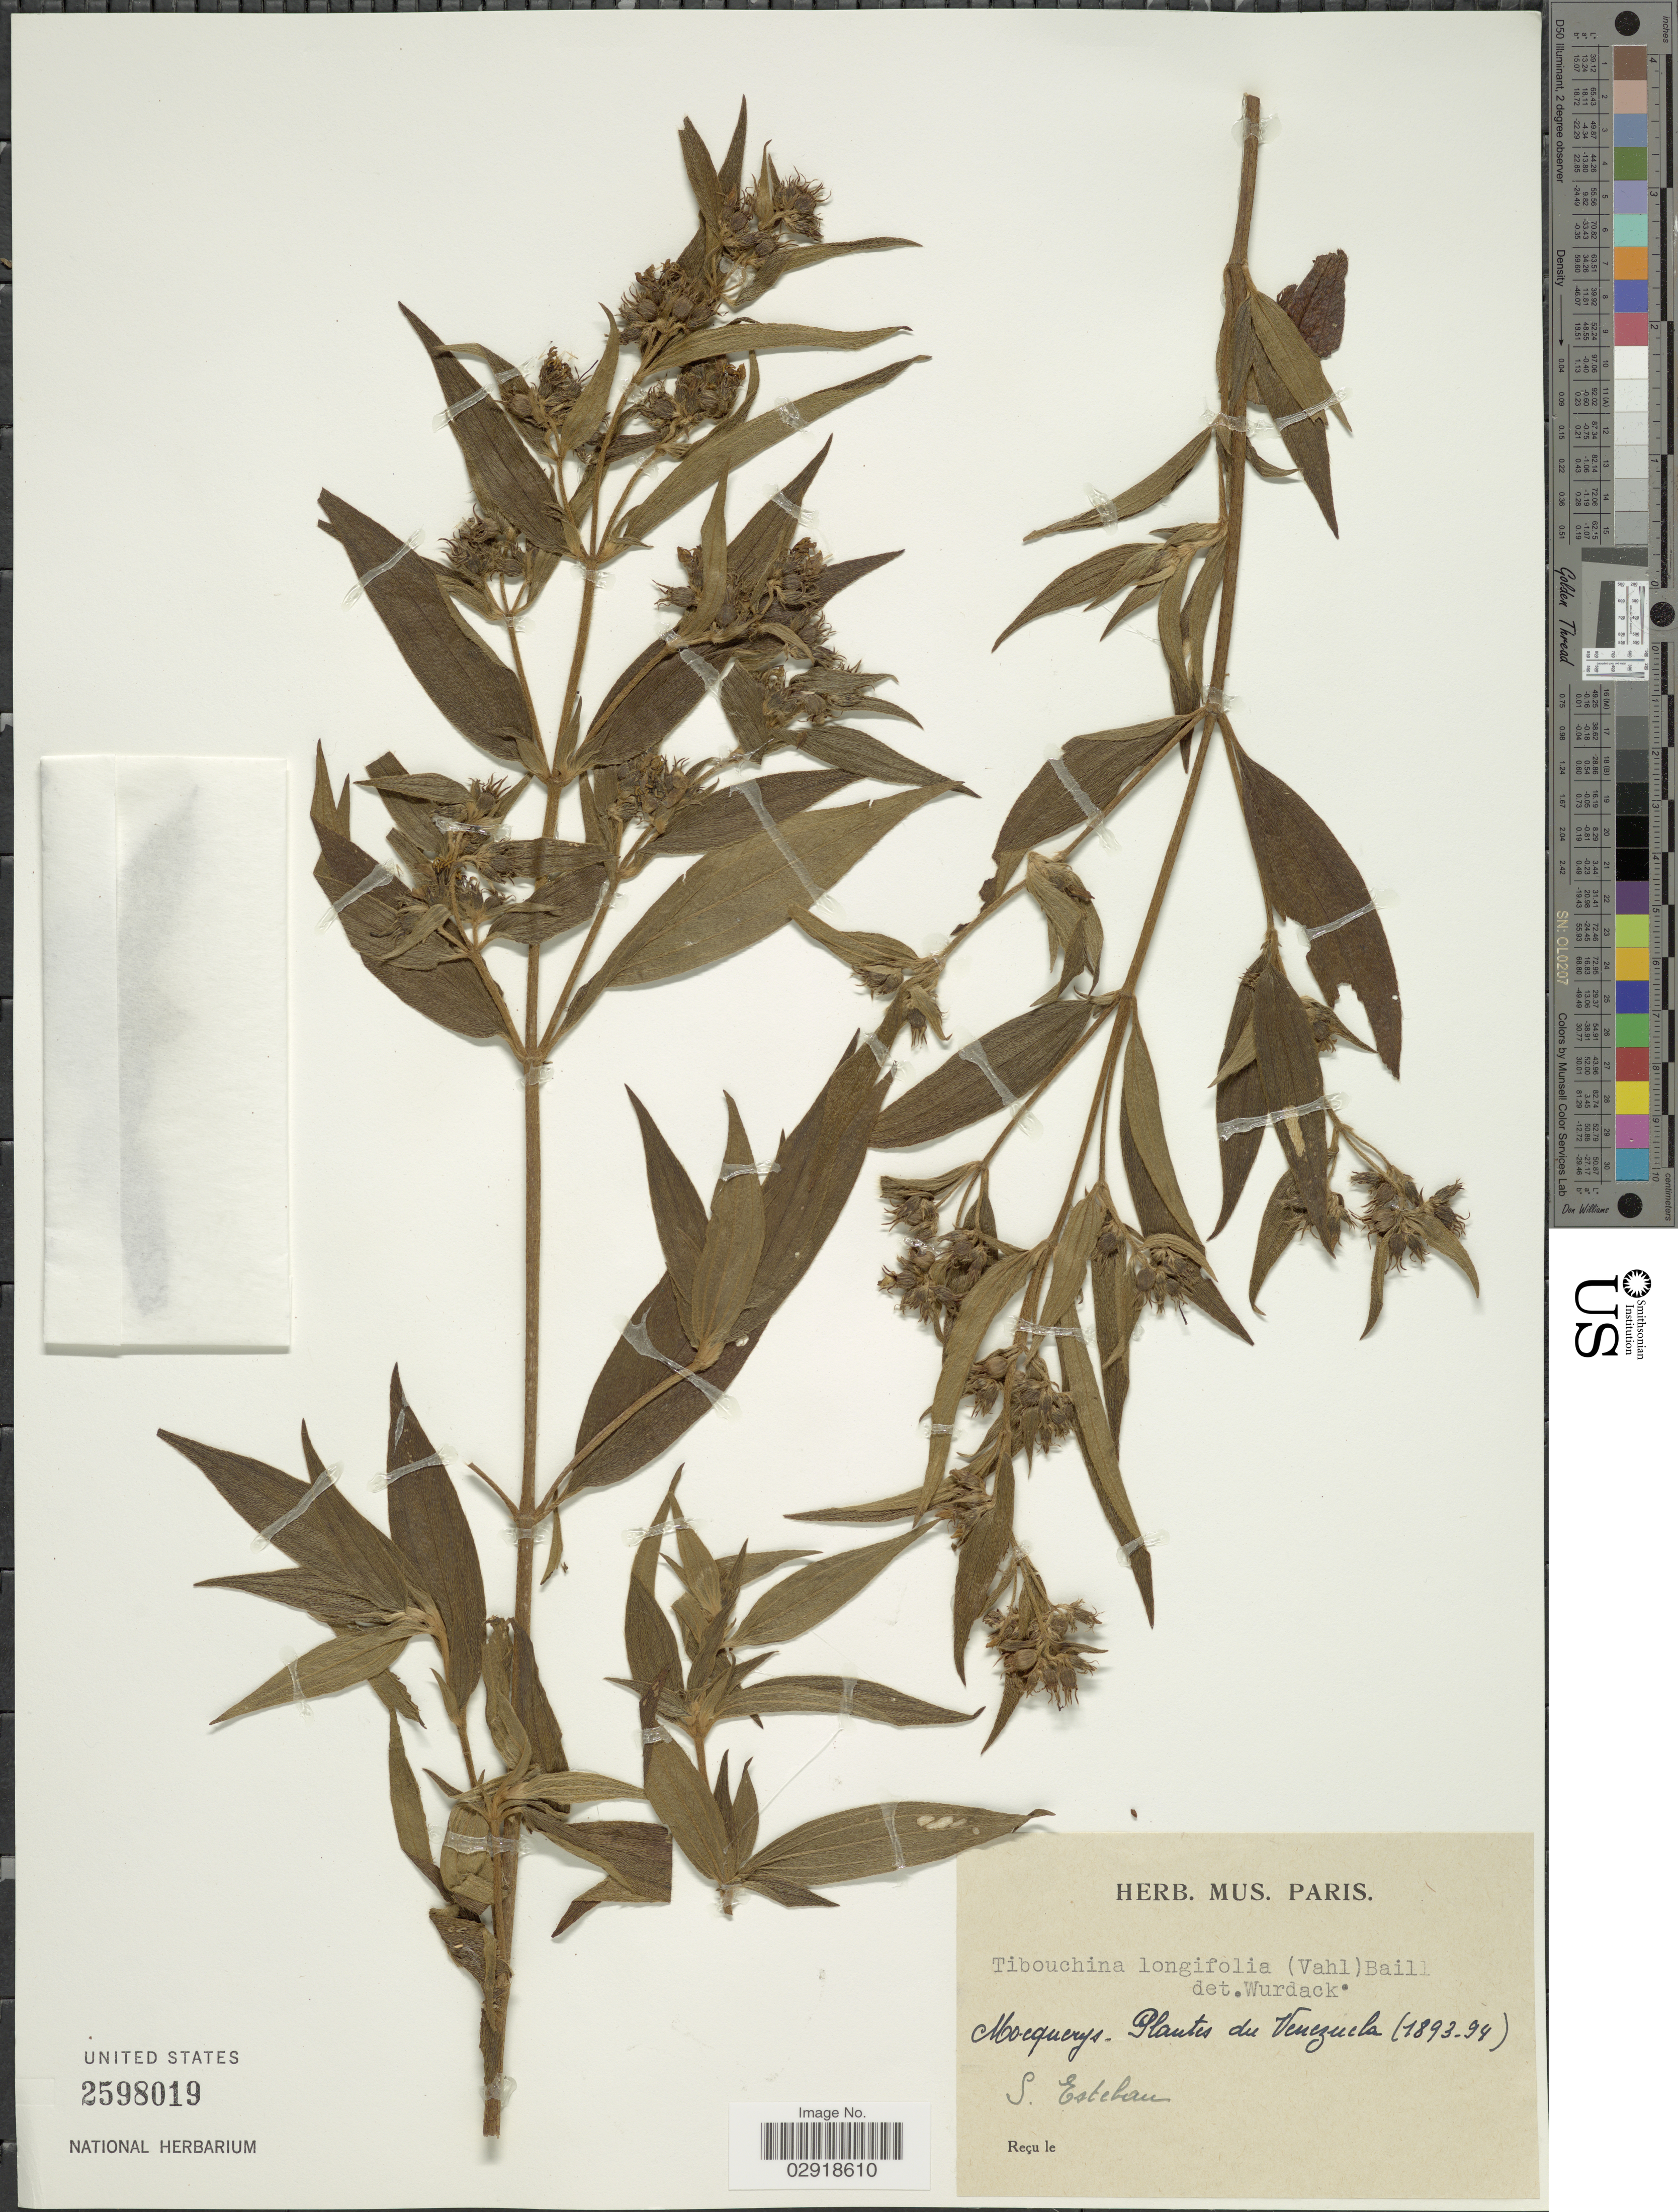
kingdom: Plantae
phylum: Tracheophyta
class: Magnoliopsida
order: Myrtales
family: Melastomataceae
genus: Chaetogastra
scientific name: Chaetogastra longifolia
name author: (Vahl) DC.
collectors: A. Mocquerys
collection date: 1893/1894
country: Venezuela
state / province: Carabobo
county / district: Puerto Cabello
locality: San Esteban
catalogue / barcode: US 2598019